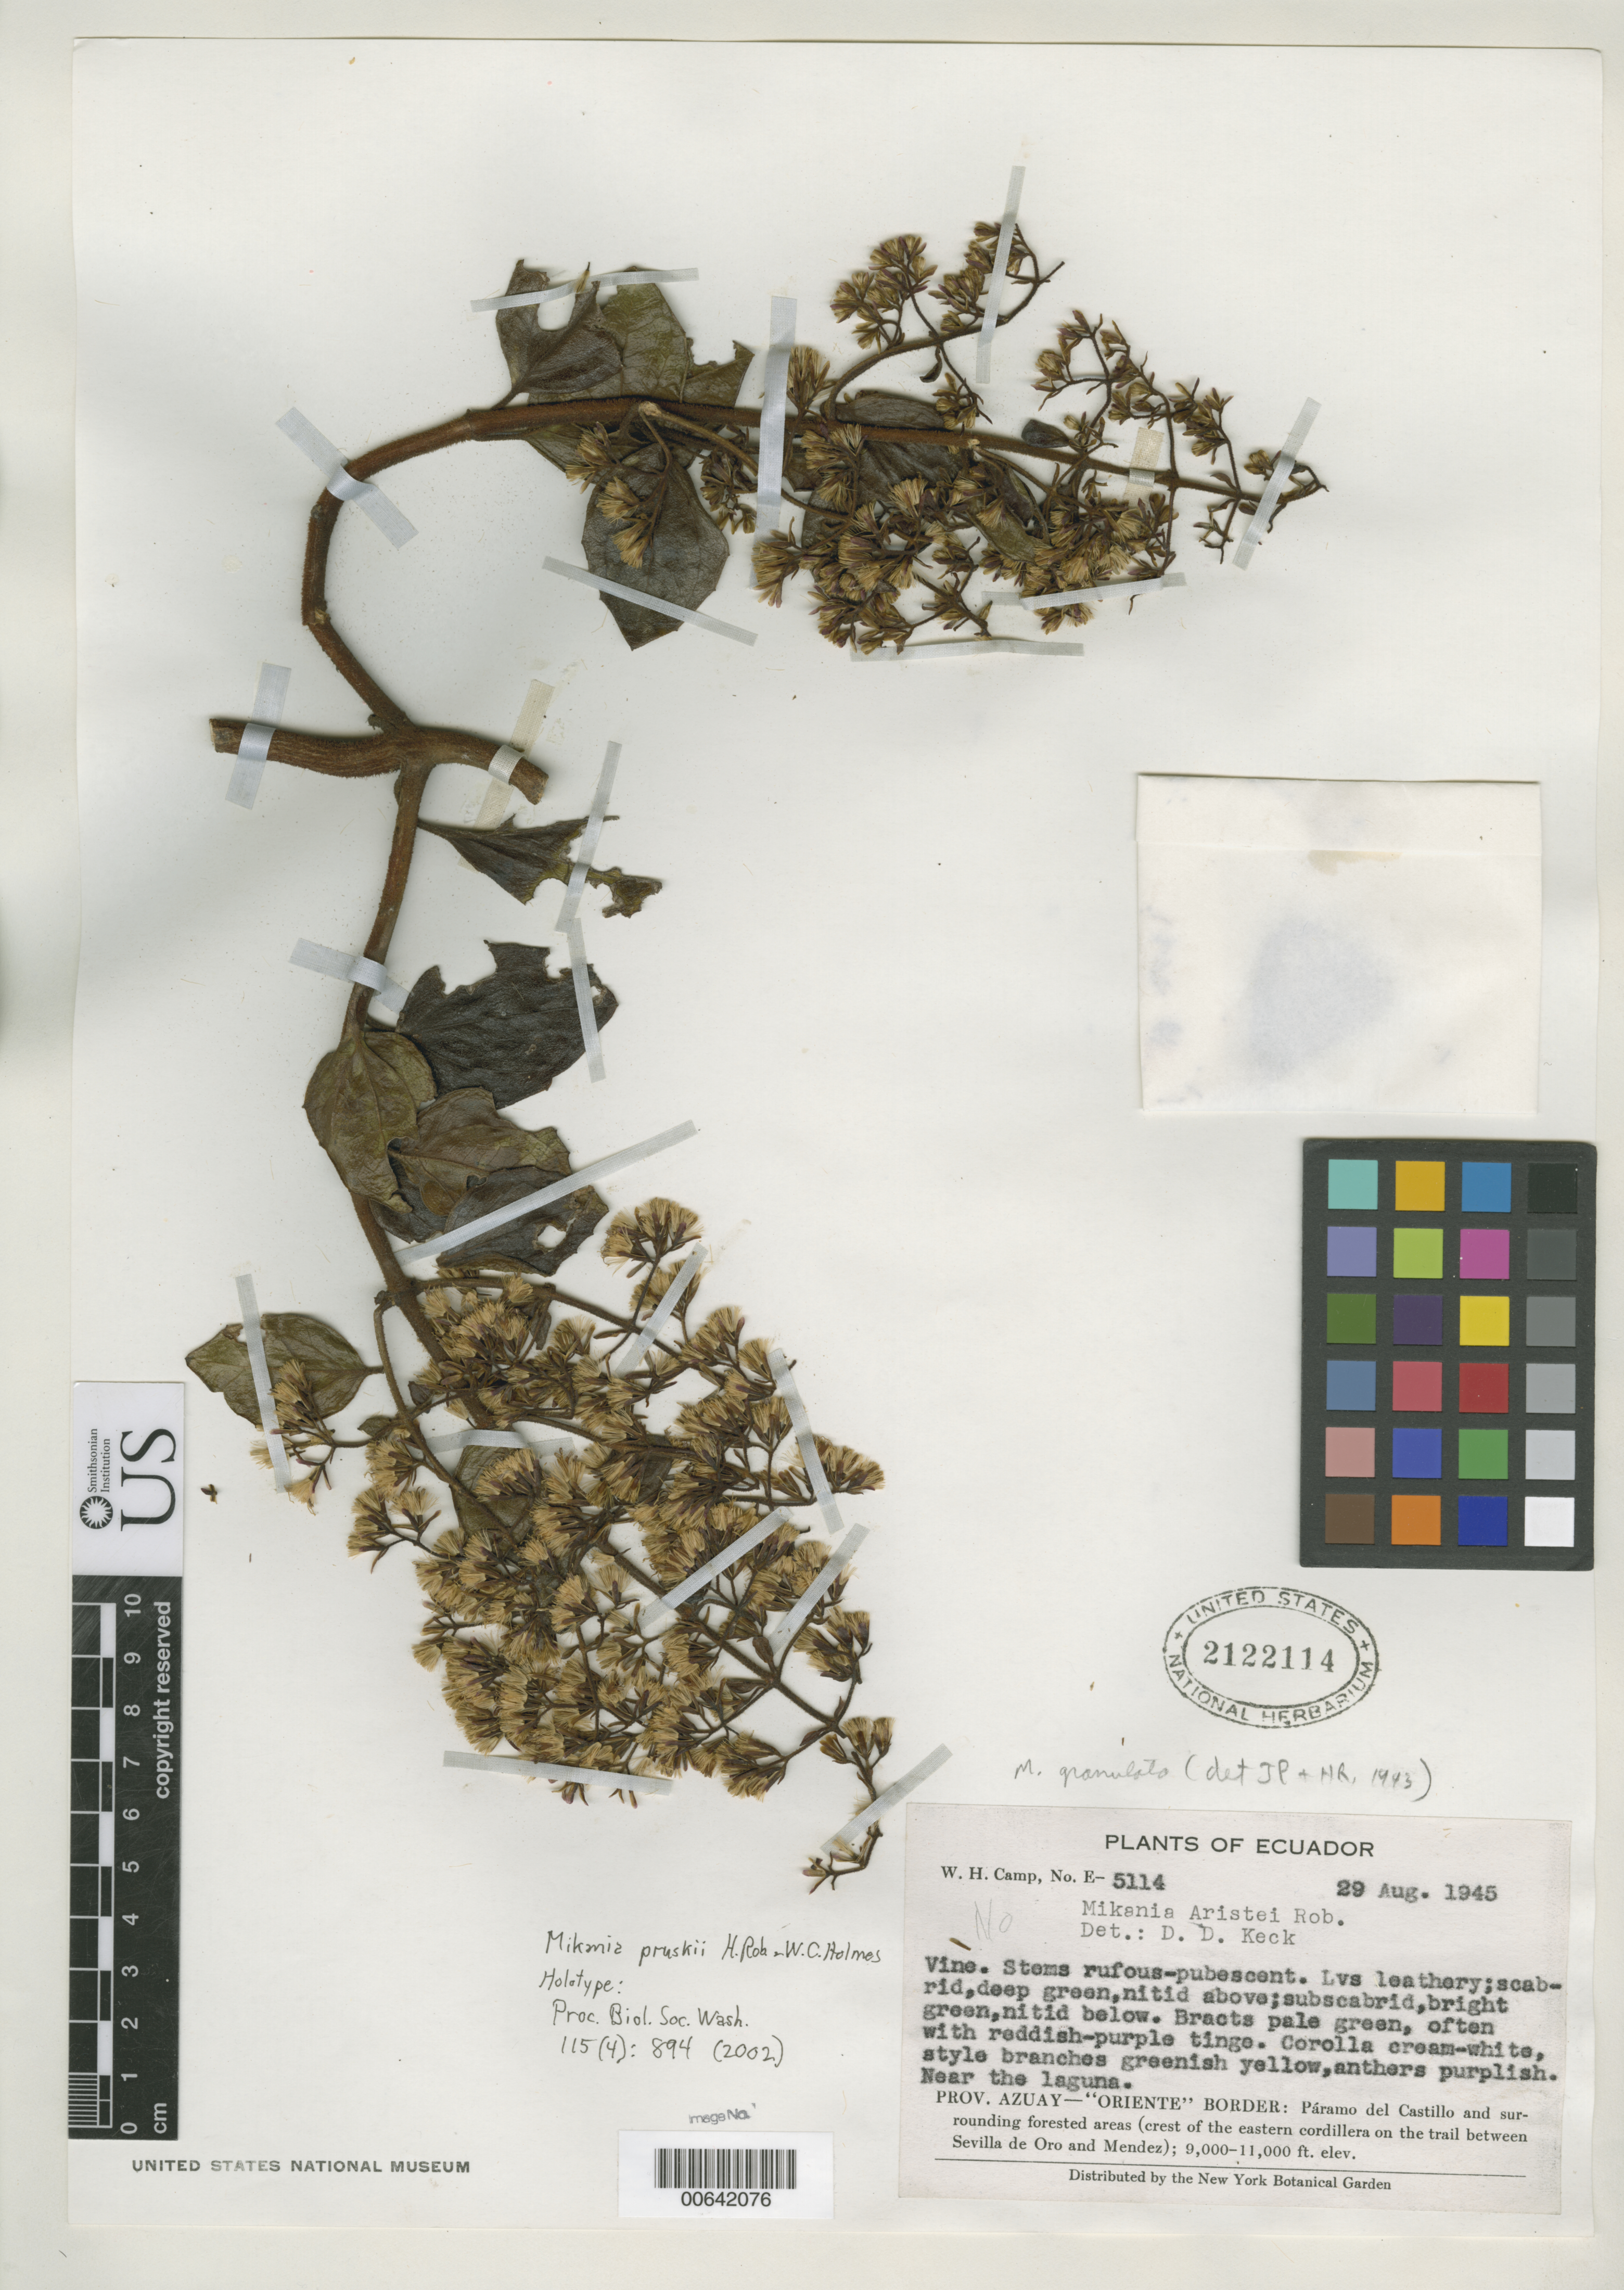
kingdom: Plantae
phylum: Tracheophyta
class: Magnoliopsida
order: Asterales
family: Asteraceae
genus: Mikania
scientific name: Mikania pruskii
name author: H. Rob. & W.C. Holmes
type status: Holotype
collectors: W. H. Camp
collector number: E-5114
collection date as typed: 29 Aug 1945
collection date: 1945-08-29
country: Ecuador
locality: Azuay - "Oriente" border. Páramo del Castillo and surrounding areas (crest of the eastern Cordillera on the Trail between Sevilla de Oro and Mendez). Near the Laguna.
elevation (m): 2743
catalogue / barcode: US 2122114